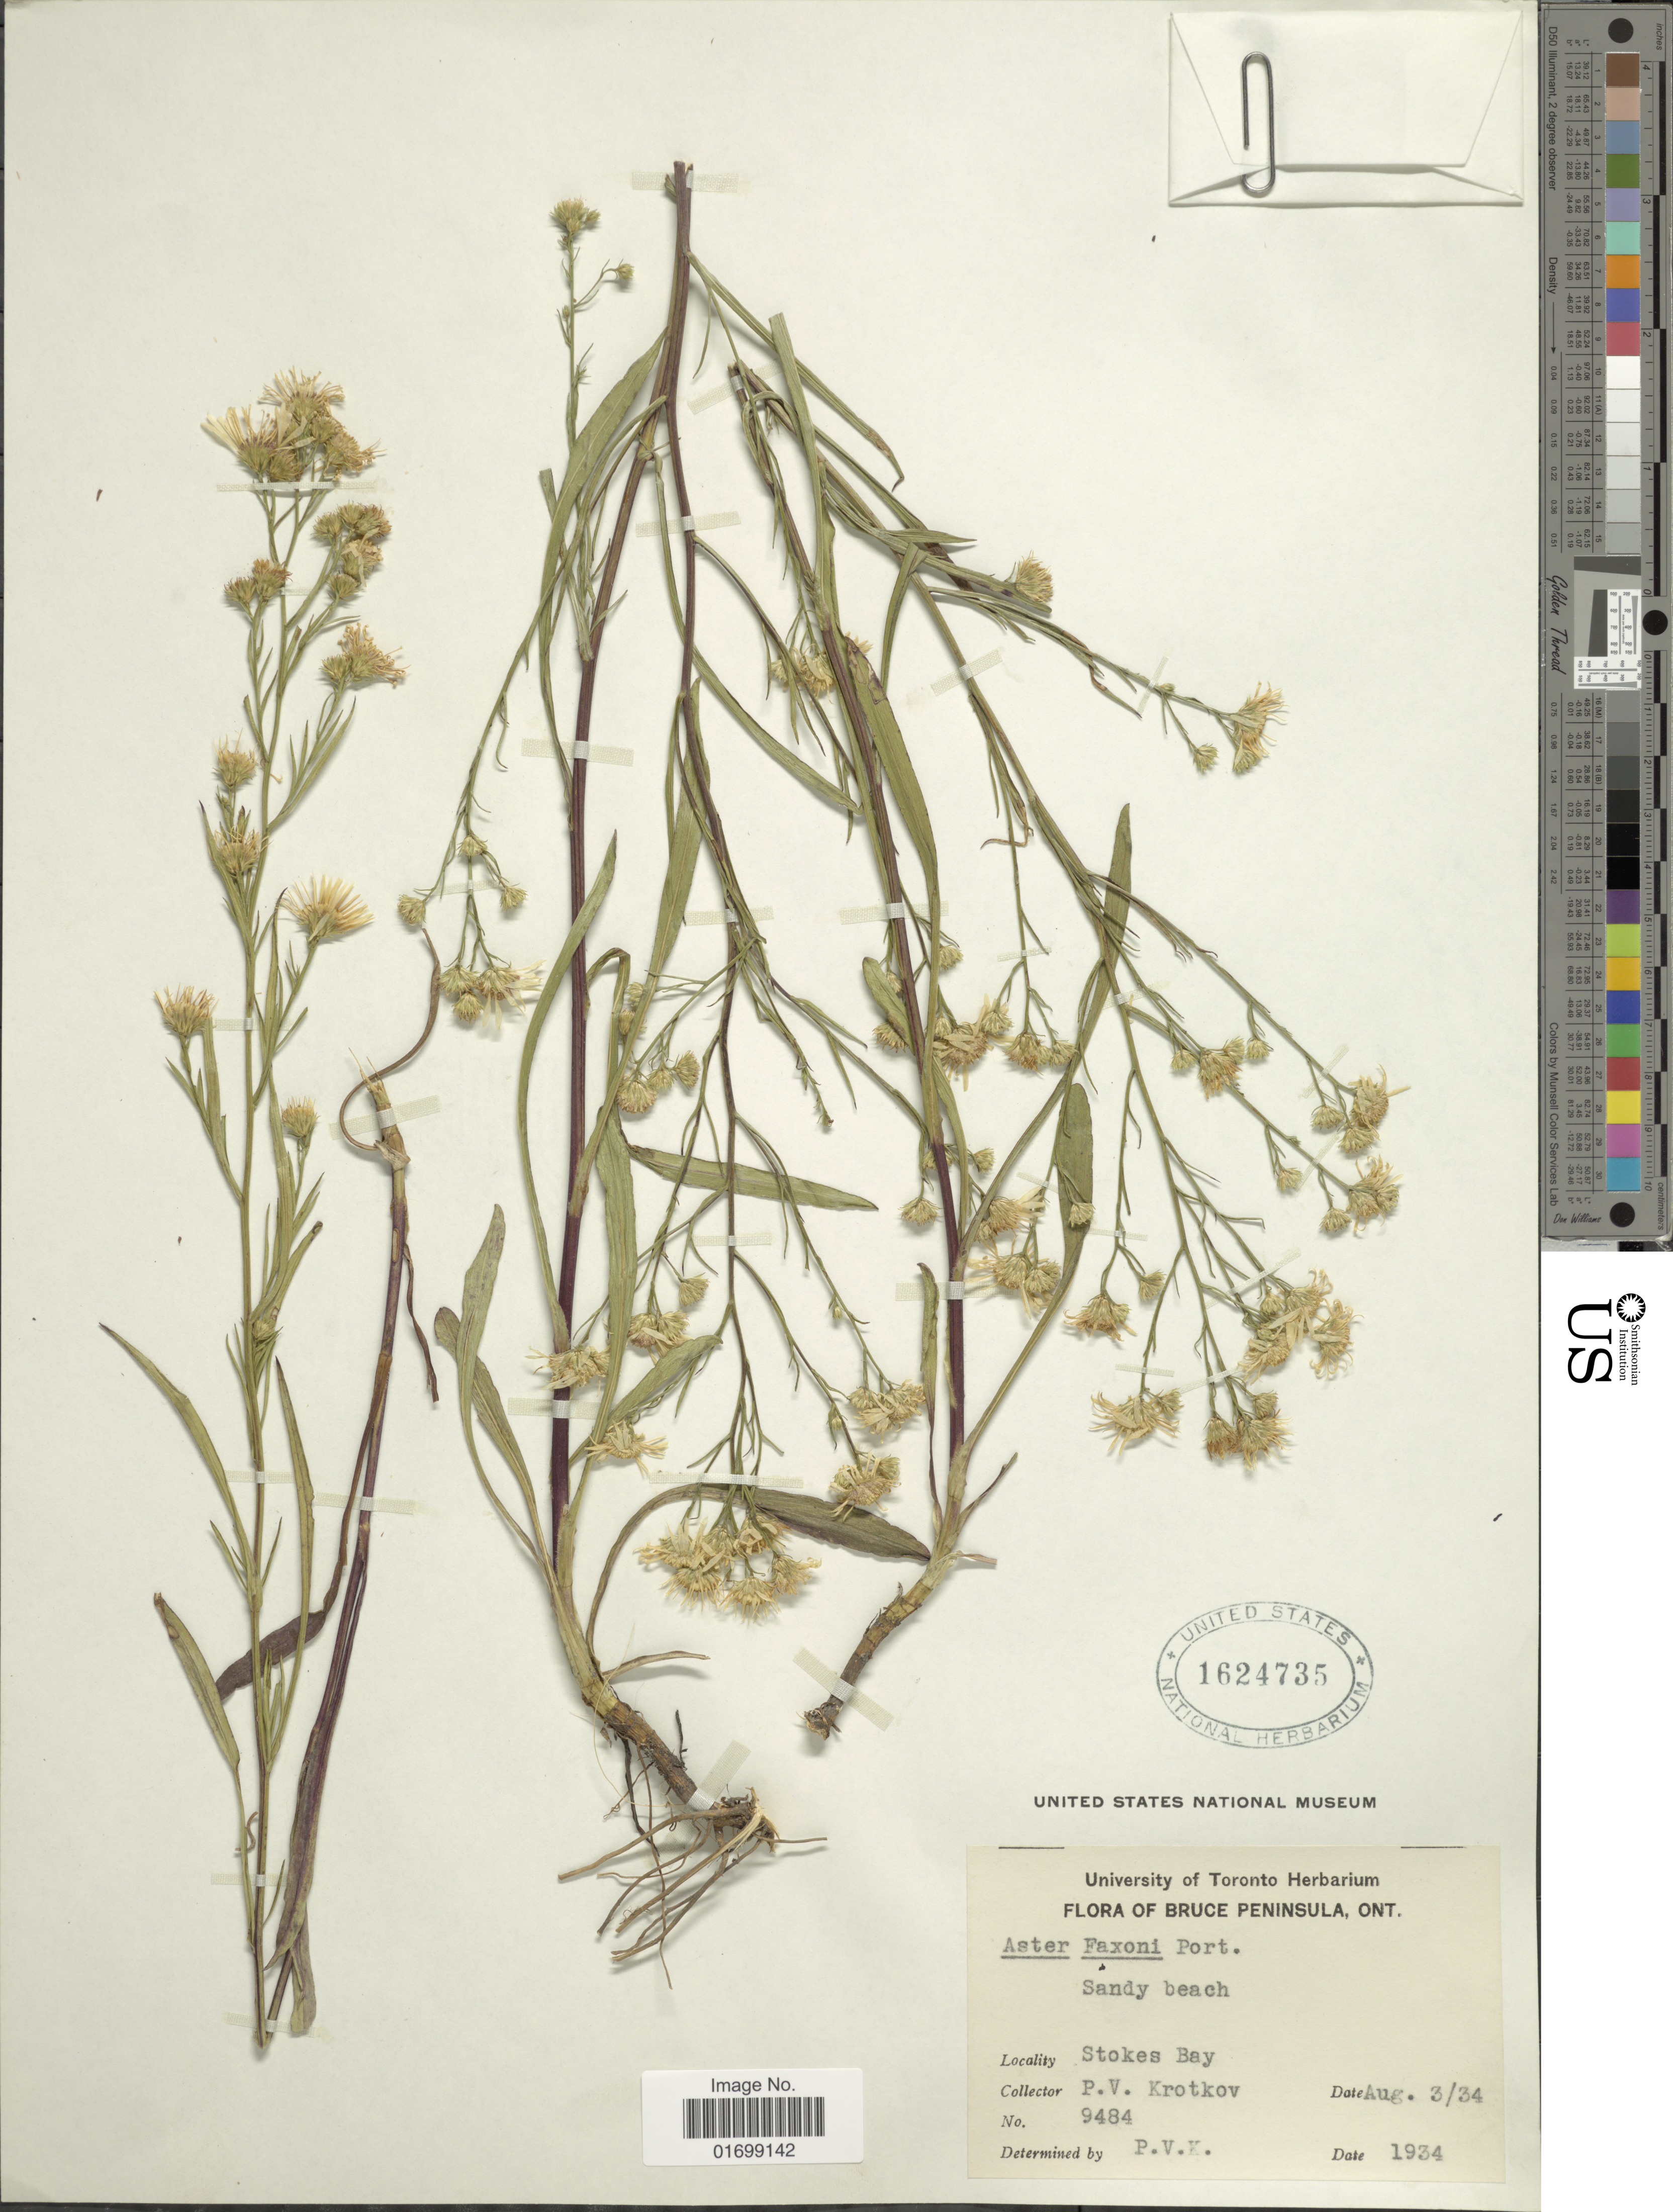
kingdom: Plantae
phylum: Tracheophyta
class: Magnoliopsida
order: Asterales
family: Asteraceae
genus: Symphyotrichum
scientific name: Symphyotrichum pilosum var. pringlei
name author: (A. Gray) G.L. Nesom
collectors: P. V. Krotkov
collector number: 9484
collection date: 1934-08-03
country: Canada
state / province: Ontario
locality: Bruce Peninsula, Sandy beach, Stokes Bay.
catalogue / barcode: US 1624735